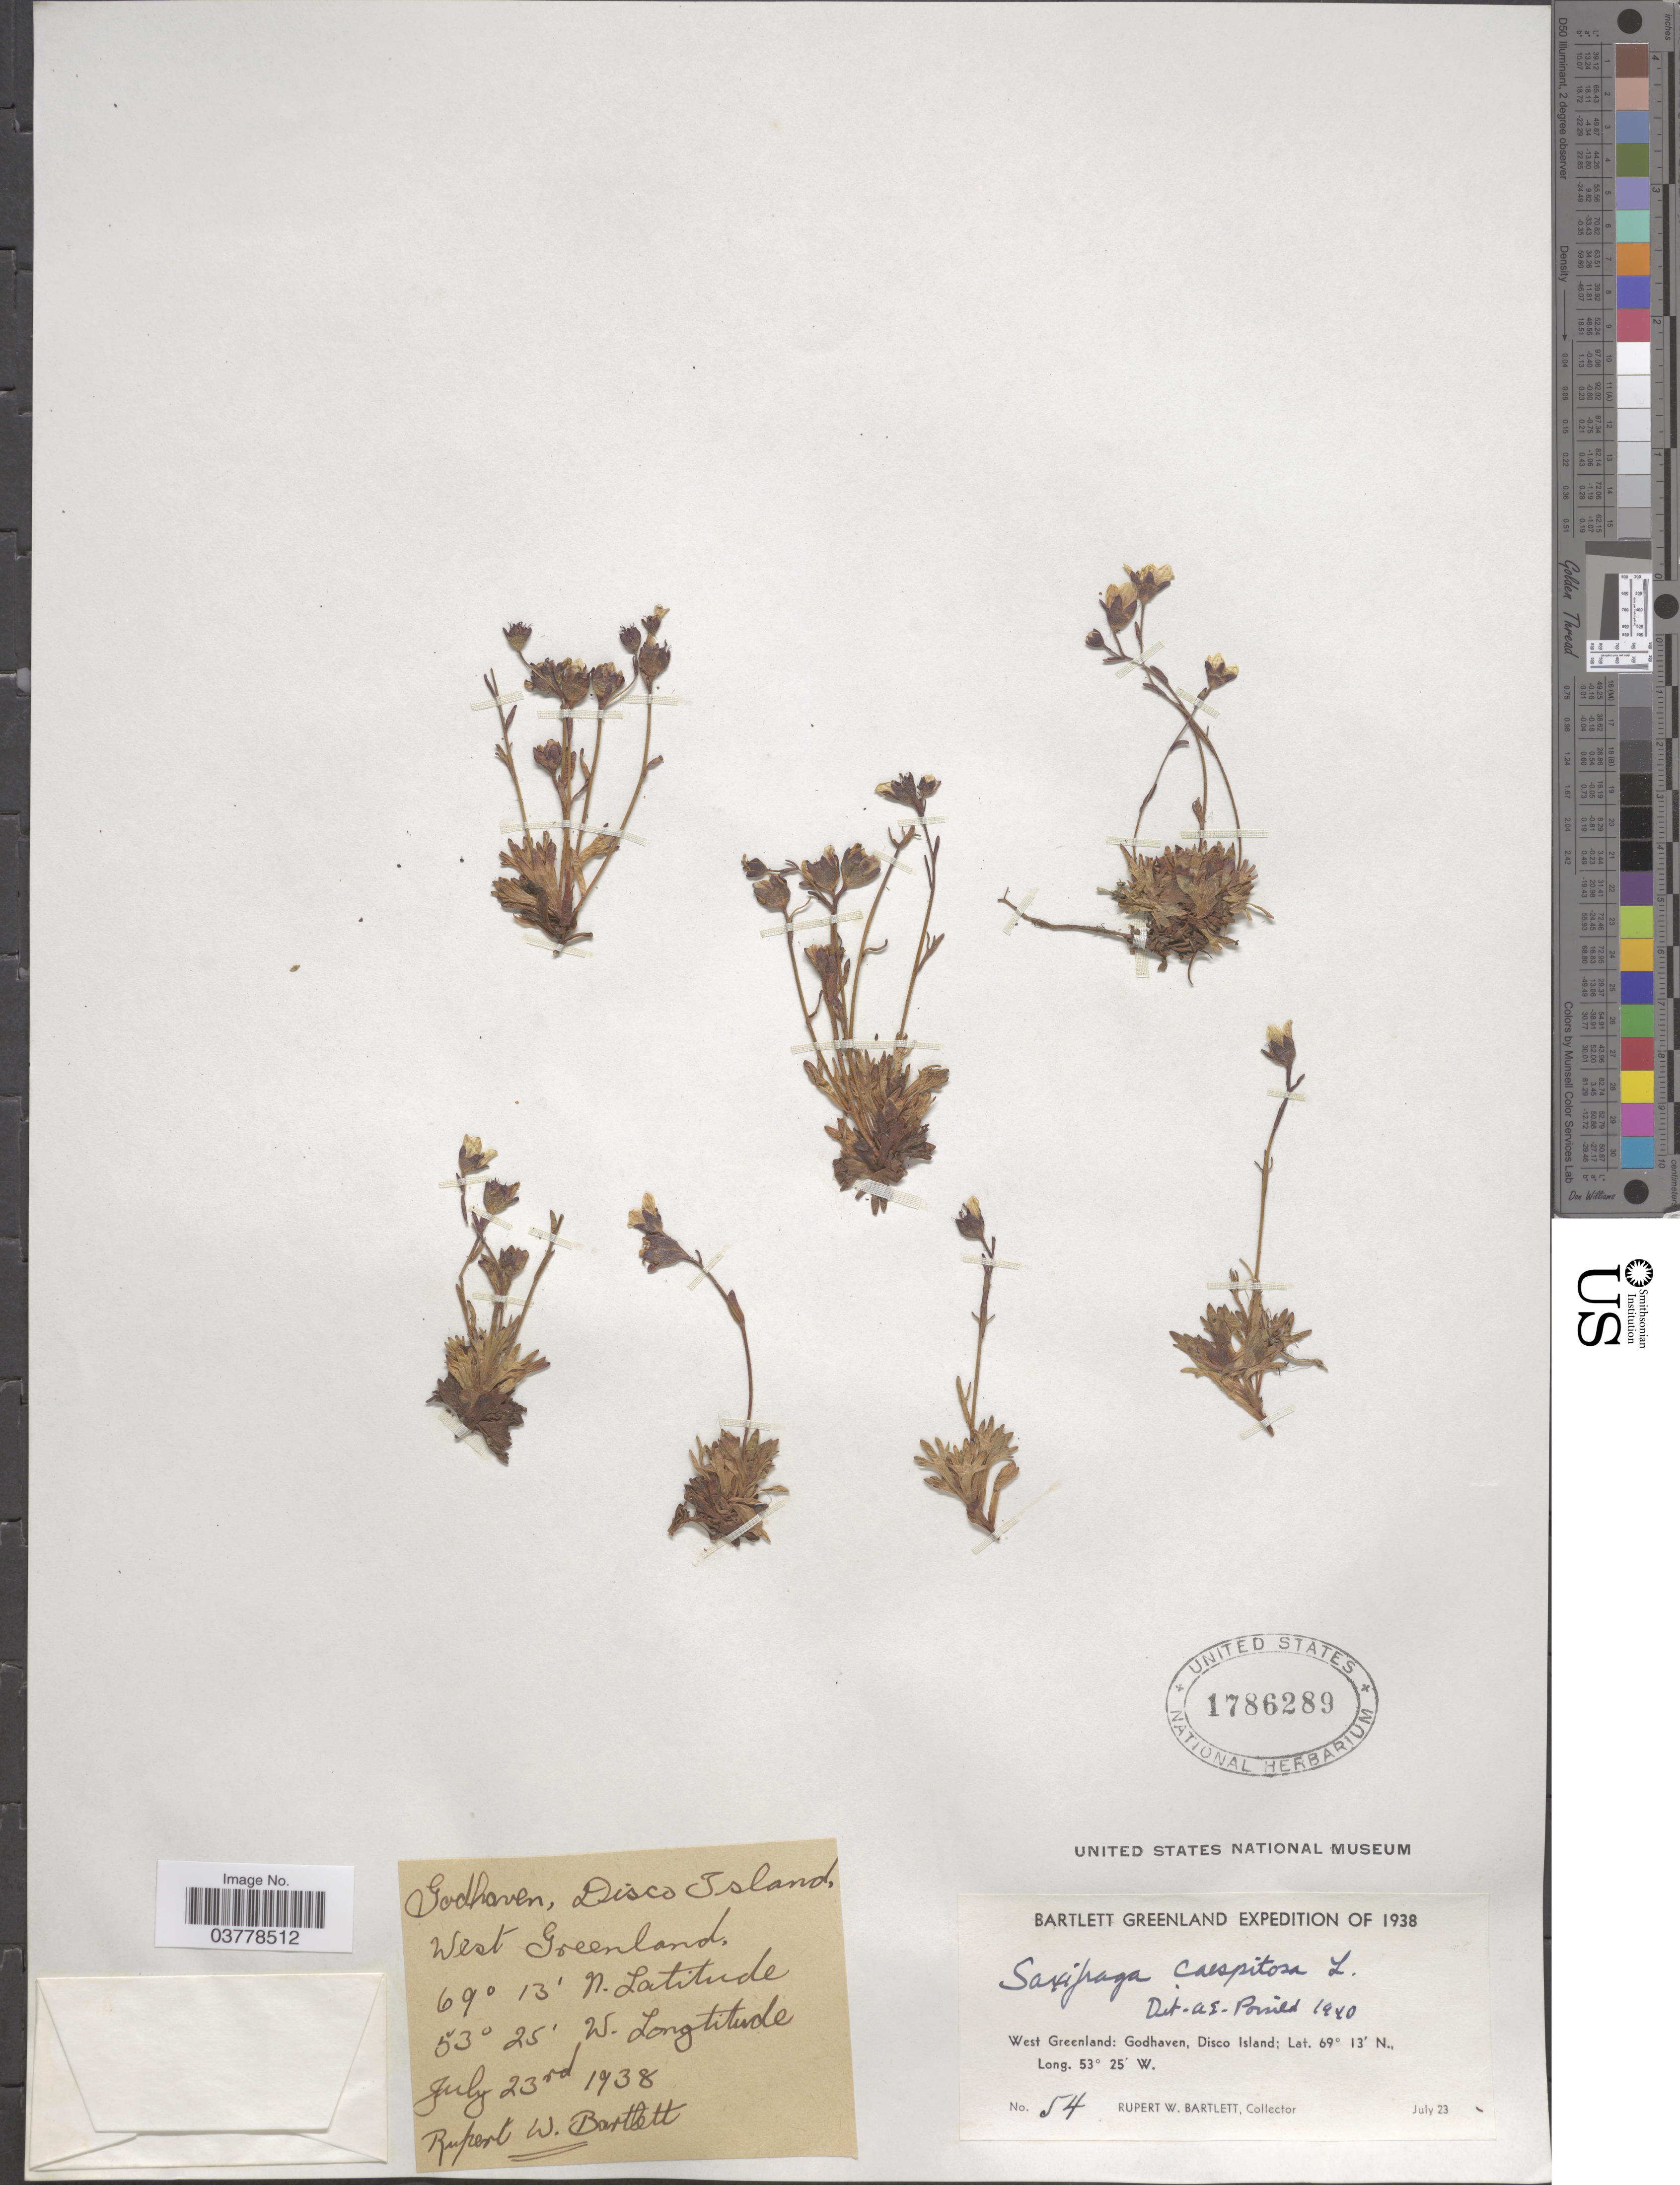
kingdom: Plantae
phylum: Tracheophyta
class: Magnoliopsida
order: Saxifragales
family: Saxifragaceae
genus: Saxifraga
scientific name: Saxifraga caespitosa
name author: L.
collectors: R. W. Bartlett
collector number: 54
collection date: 1938-07-23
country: Greenland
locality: West Greenland: Godhaven, Disco Island.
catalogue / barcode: US 1786289